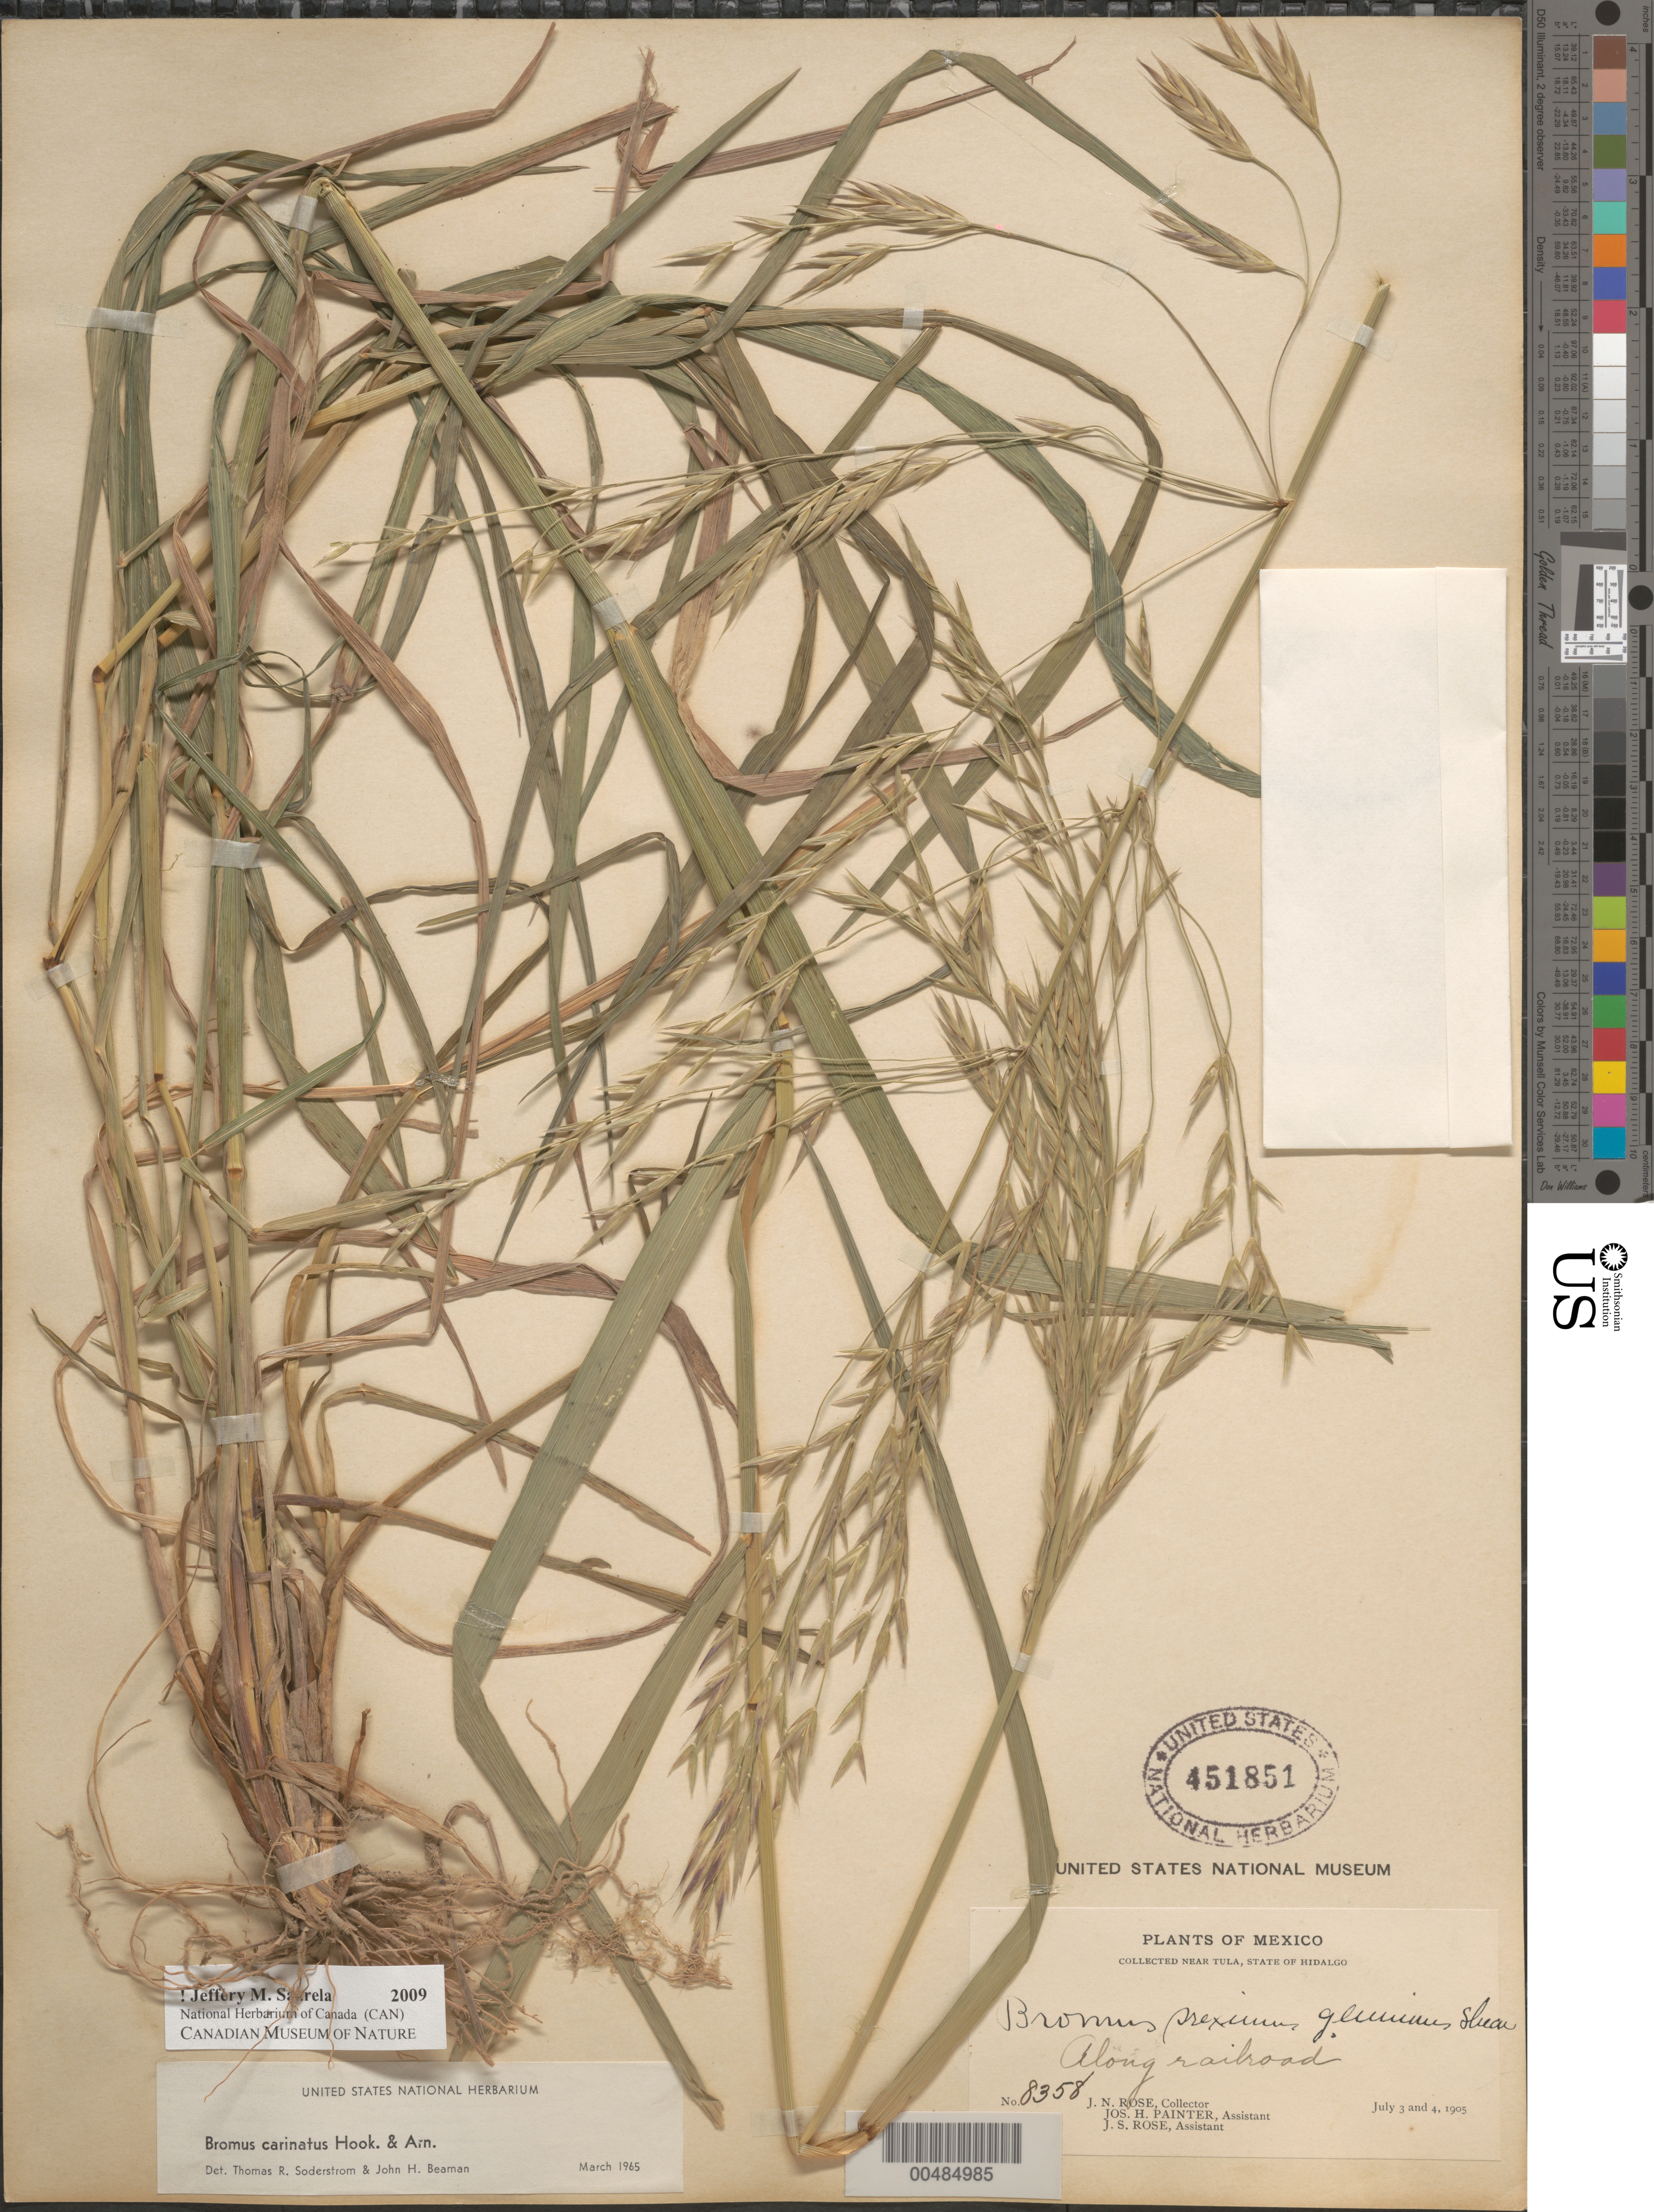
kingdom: Plantae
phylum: Tracheophyta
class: Liliopsida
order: Poales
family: Poaceae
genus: Bromus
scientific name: Bromus carinatus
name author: Hook. & Arn.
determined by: Soderstrom, T. R.; Beaman, J. H.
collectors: J. N. Rose, J. H. Painter & J. S. Rose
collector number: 8358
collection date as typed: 3 Jul 1905 to 4 Jul 1905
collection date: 1905-07-03/1905-07-04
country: Mexico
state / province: Hidalgo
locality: Near Tula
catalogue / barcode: US 451851